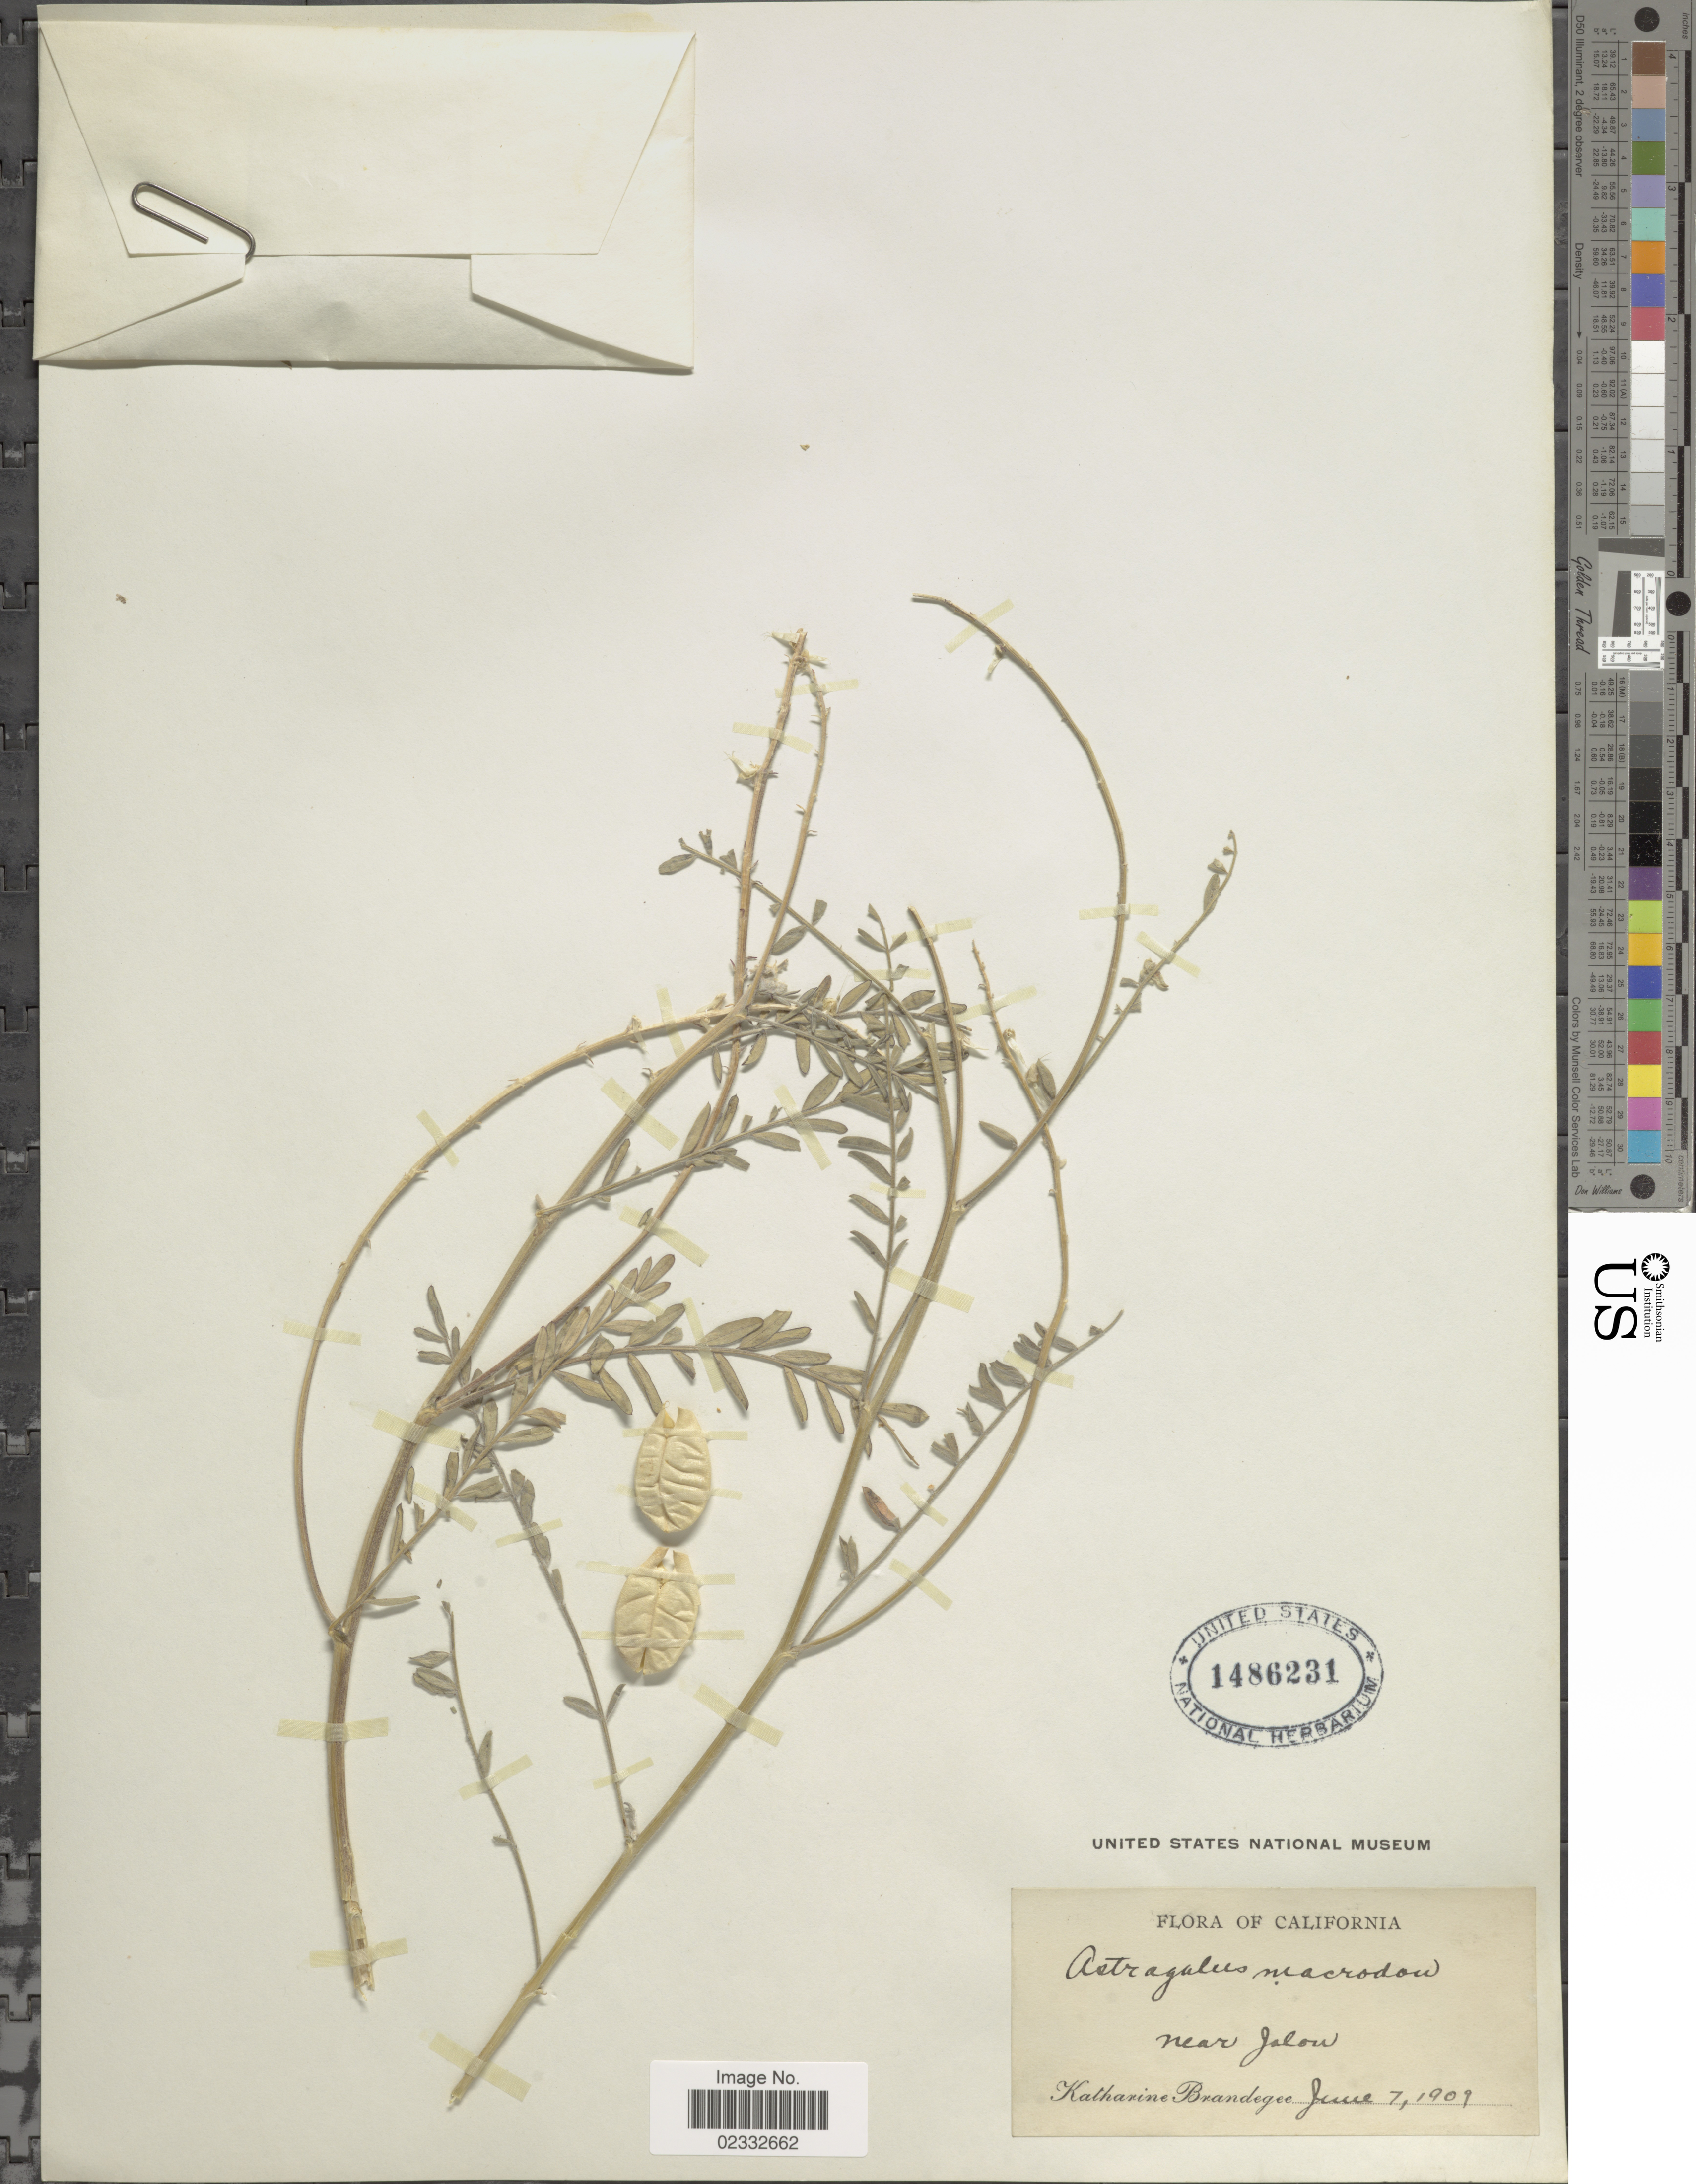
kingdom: Plantae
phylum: Tracheophyta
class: Magnoliopsida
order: Fabales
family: Fabaceae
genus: Astragalus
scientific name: Astragalus macrodon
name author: (Hook. & Arn.) A. Gray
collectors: M. K. Brandegee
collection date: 1909-06-07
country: United States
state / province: California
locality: Near Jalon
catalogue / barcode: US 1486231